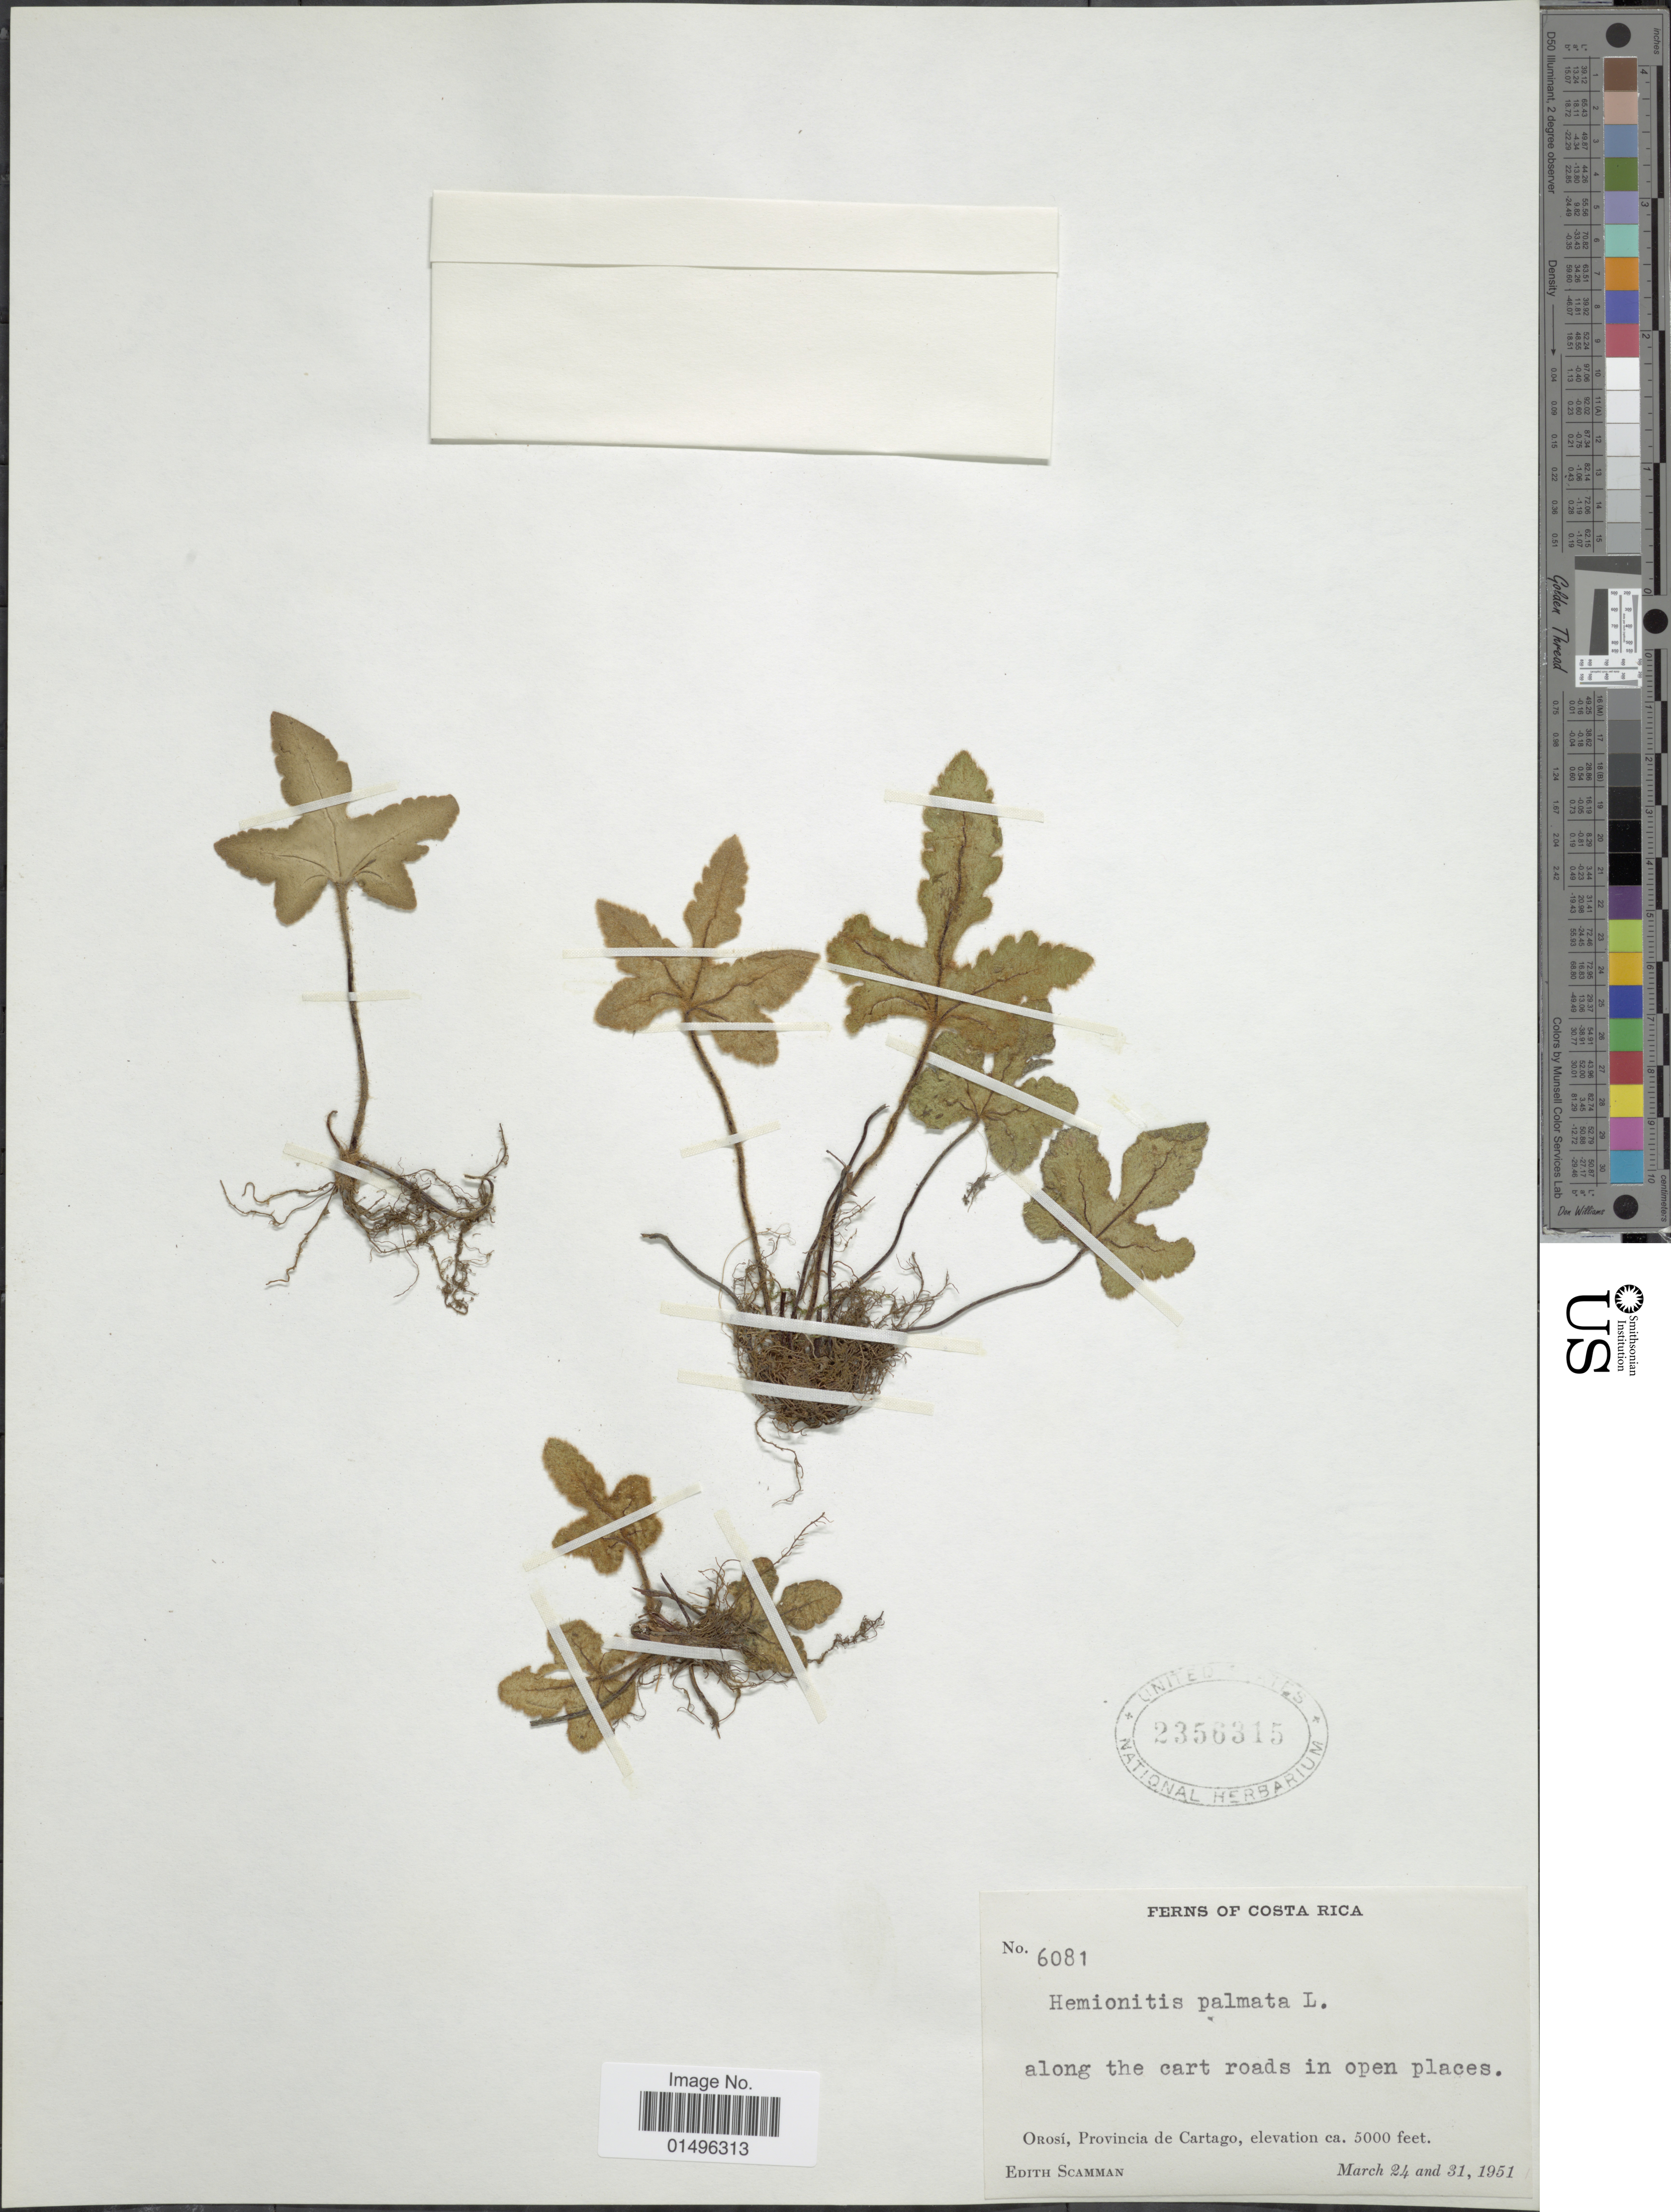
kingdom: Plantae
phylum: Tracheophyta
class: Polypodiopsida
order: Polypodiales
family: Pteridaceae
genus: Hemionitis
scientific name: Hemionitis palmata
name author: L.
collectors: E. Scamman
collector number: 6081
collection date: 1951-03-24/1951-03-31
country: Costa Rica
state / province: Cartago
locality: Costa Rica, Orosi.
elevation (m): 1524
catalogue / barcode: US 2356315